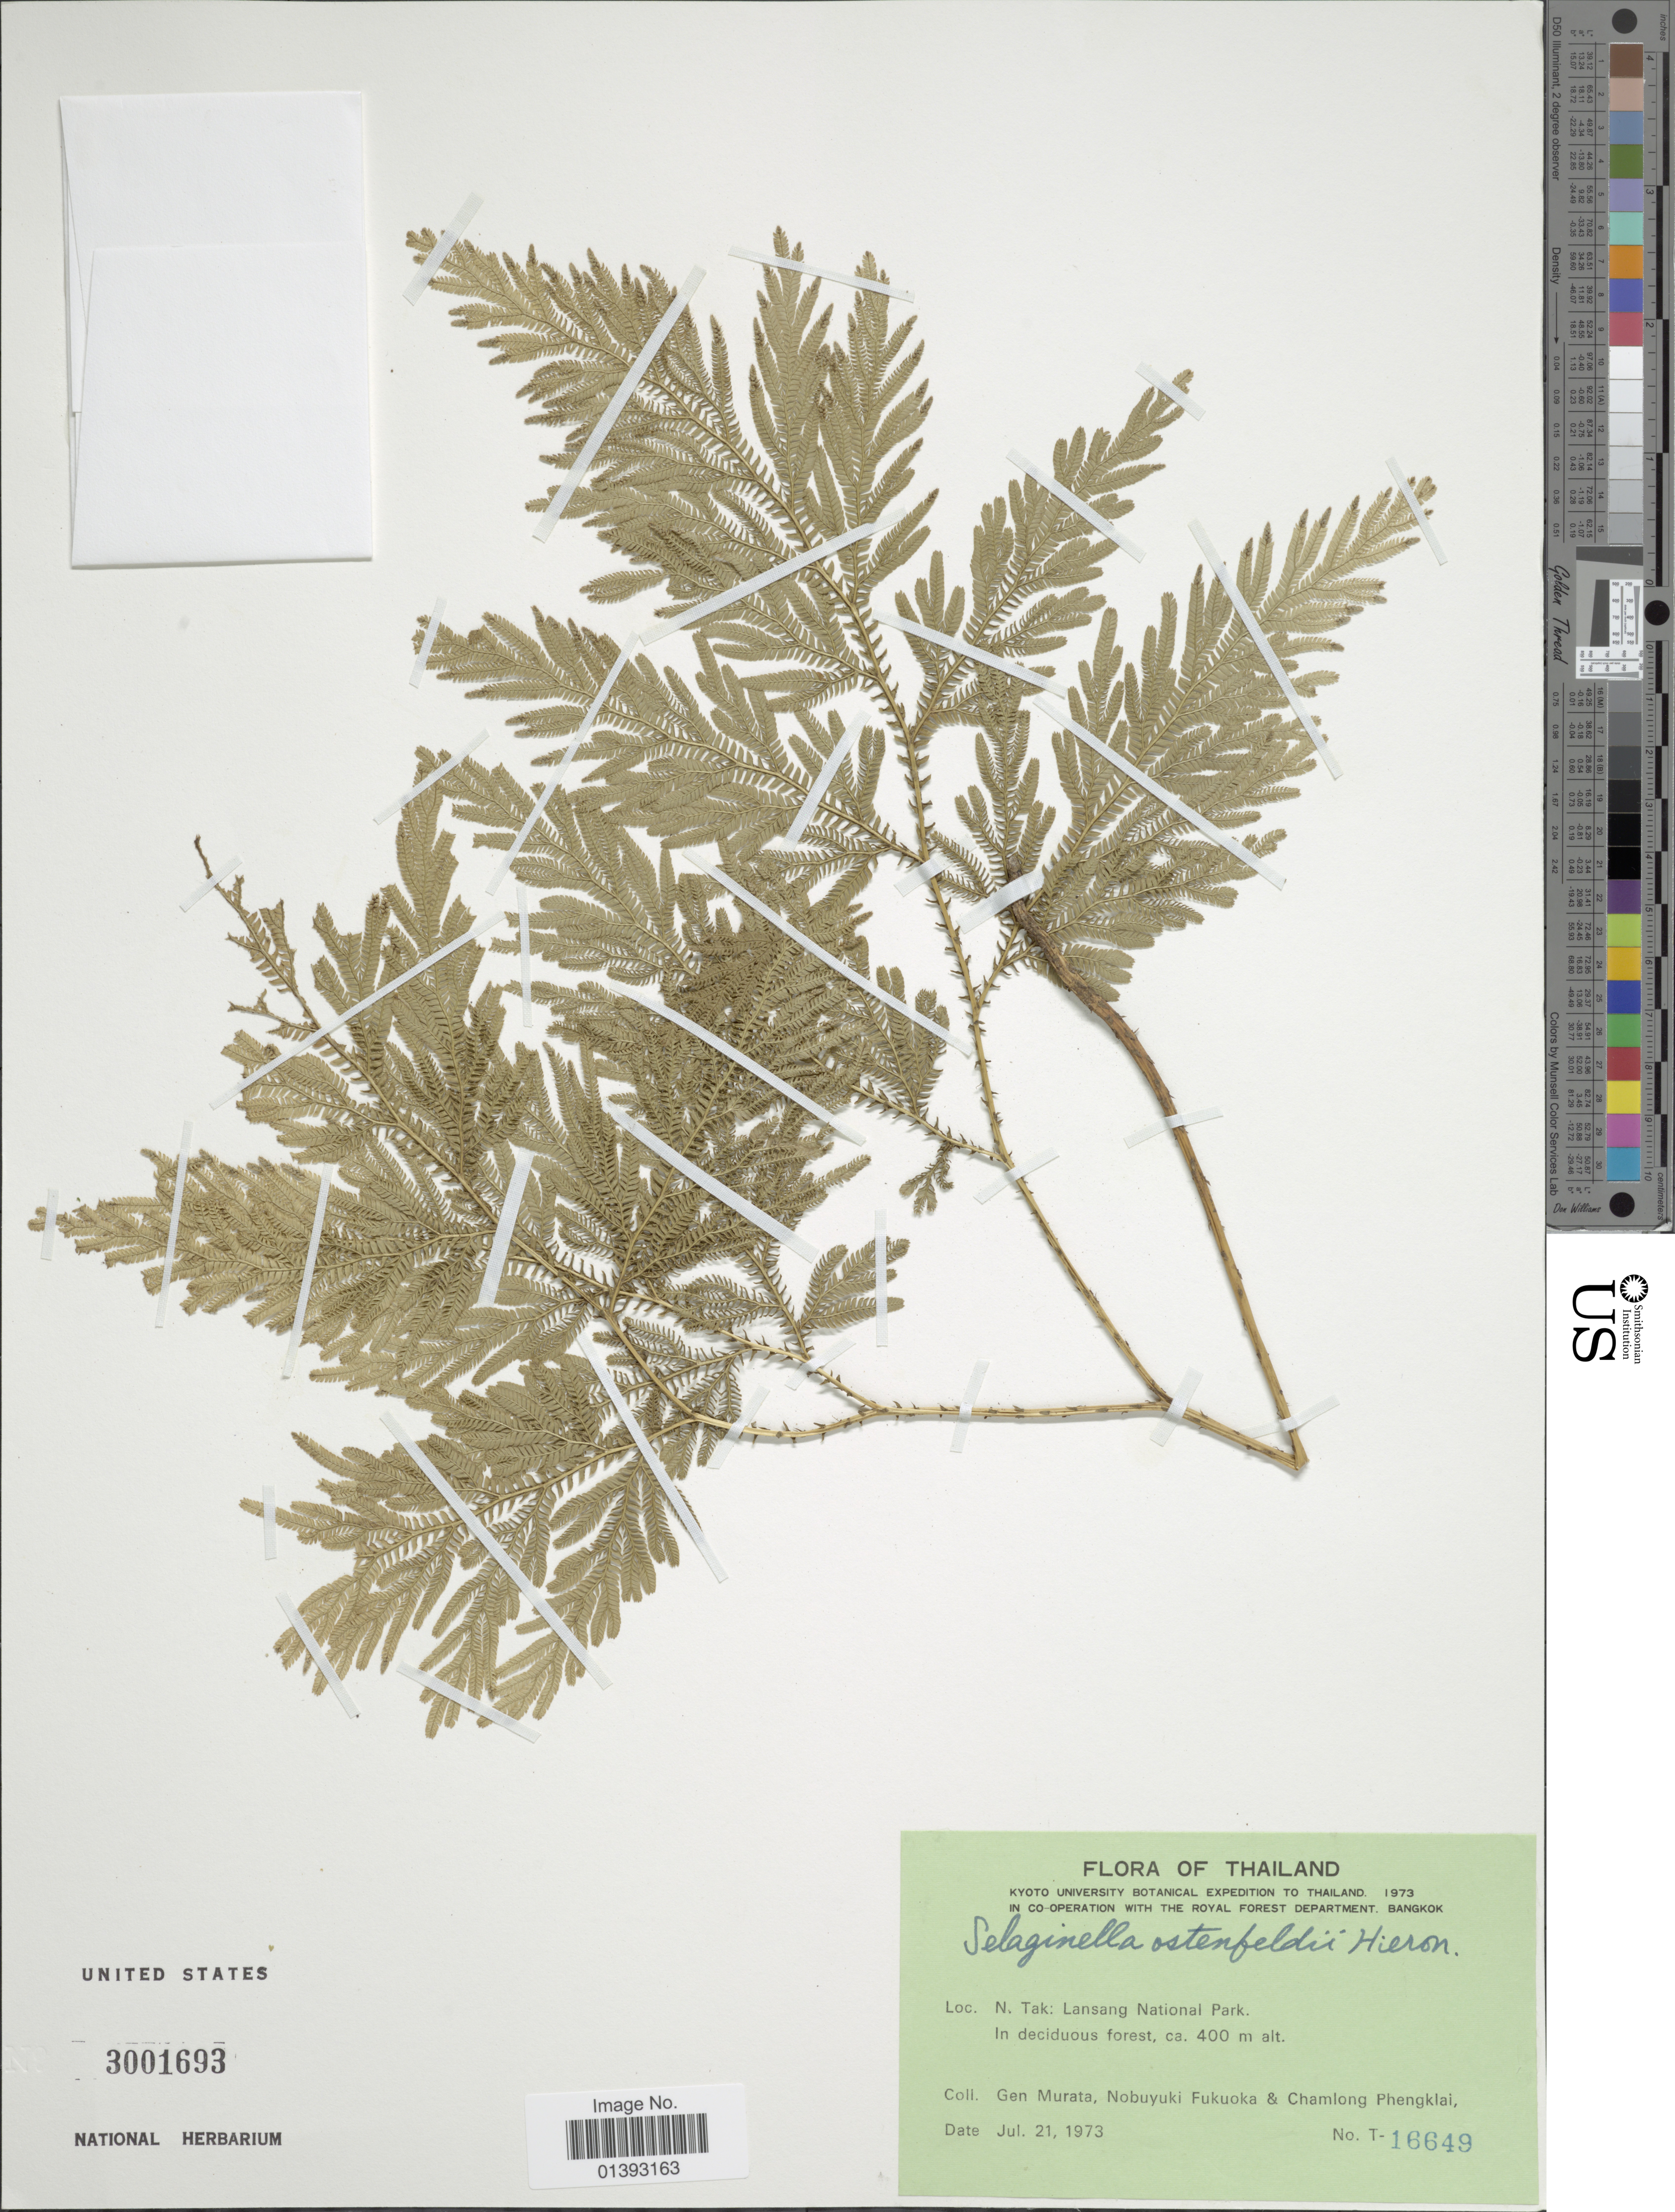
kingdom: Plantae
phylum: Tracheophyta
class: Lycopodiopsida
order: Selaginellales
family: Selaginellaceae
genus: Selaginella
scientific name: Selaginella ostenfeldii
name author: Hieron.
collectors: G. Murata, N. Fukuoka & C. Phengklai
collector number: T-16649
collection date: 1973-07-21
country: Thailand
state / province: Tak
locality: N. Tak: Lansang National Park, in deciduous forest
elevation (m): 400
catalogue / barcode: US 3001693